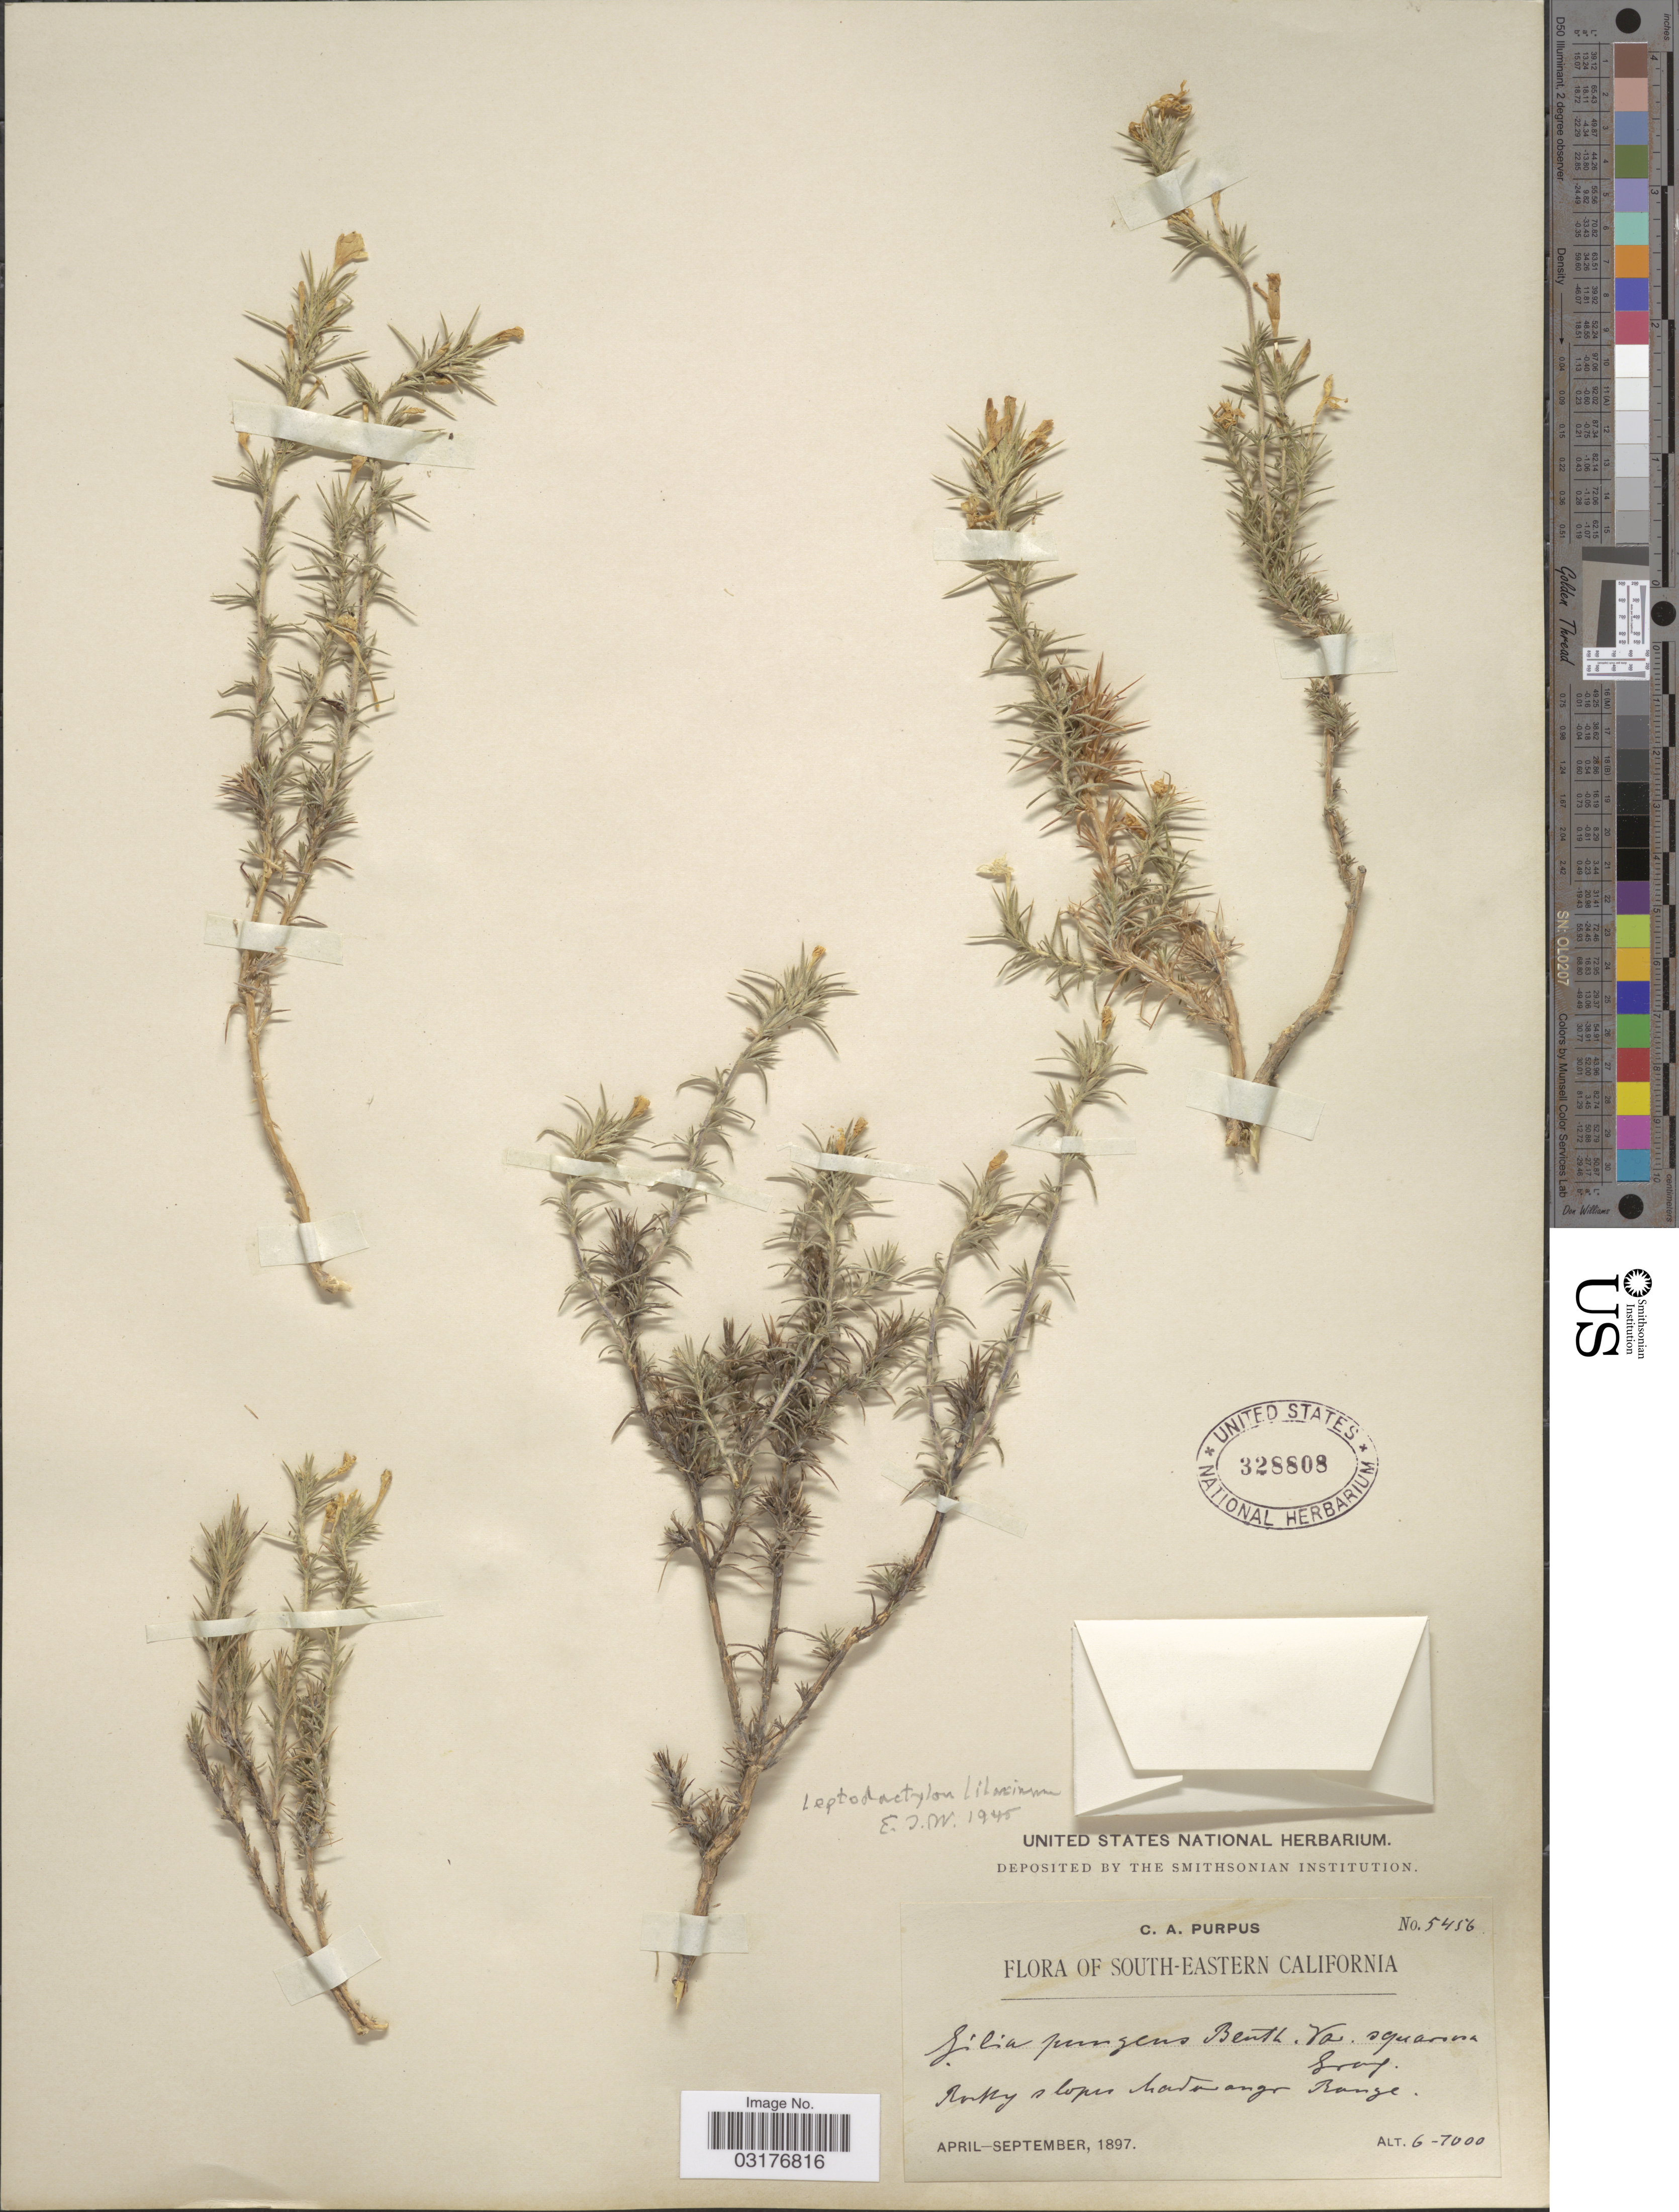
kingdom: Plantae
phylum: Tracheophyta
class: Magnoliopsida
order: Ericales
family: Polemoniaceae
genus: Linanthus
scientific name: Linanthus pungens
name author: (Torr.) J.M. Porter & L.A. Johnson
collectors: C. A. Purpus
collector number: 5456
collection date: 1897-04/1897-09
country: United States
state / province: California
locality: South-eastern California. Rocky slopes Madurango Range.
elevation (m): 1829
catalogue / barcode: US 328808